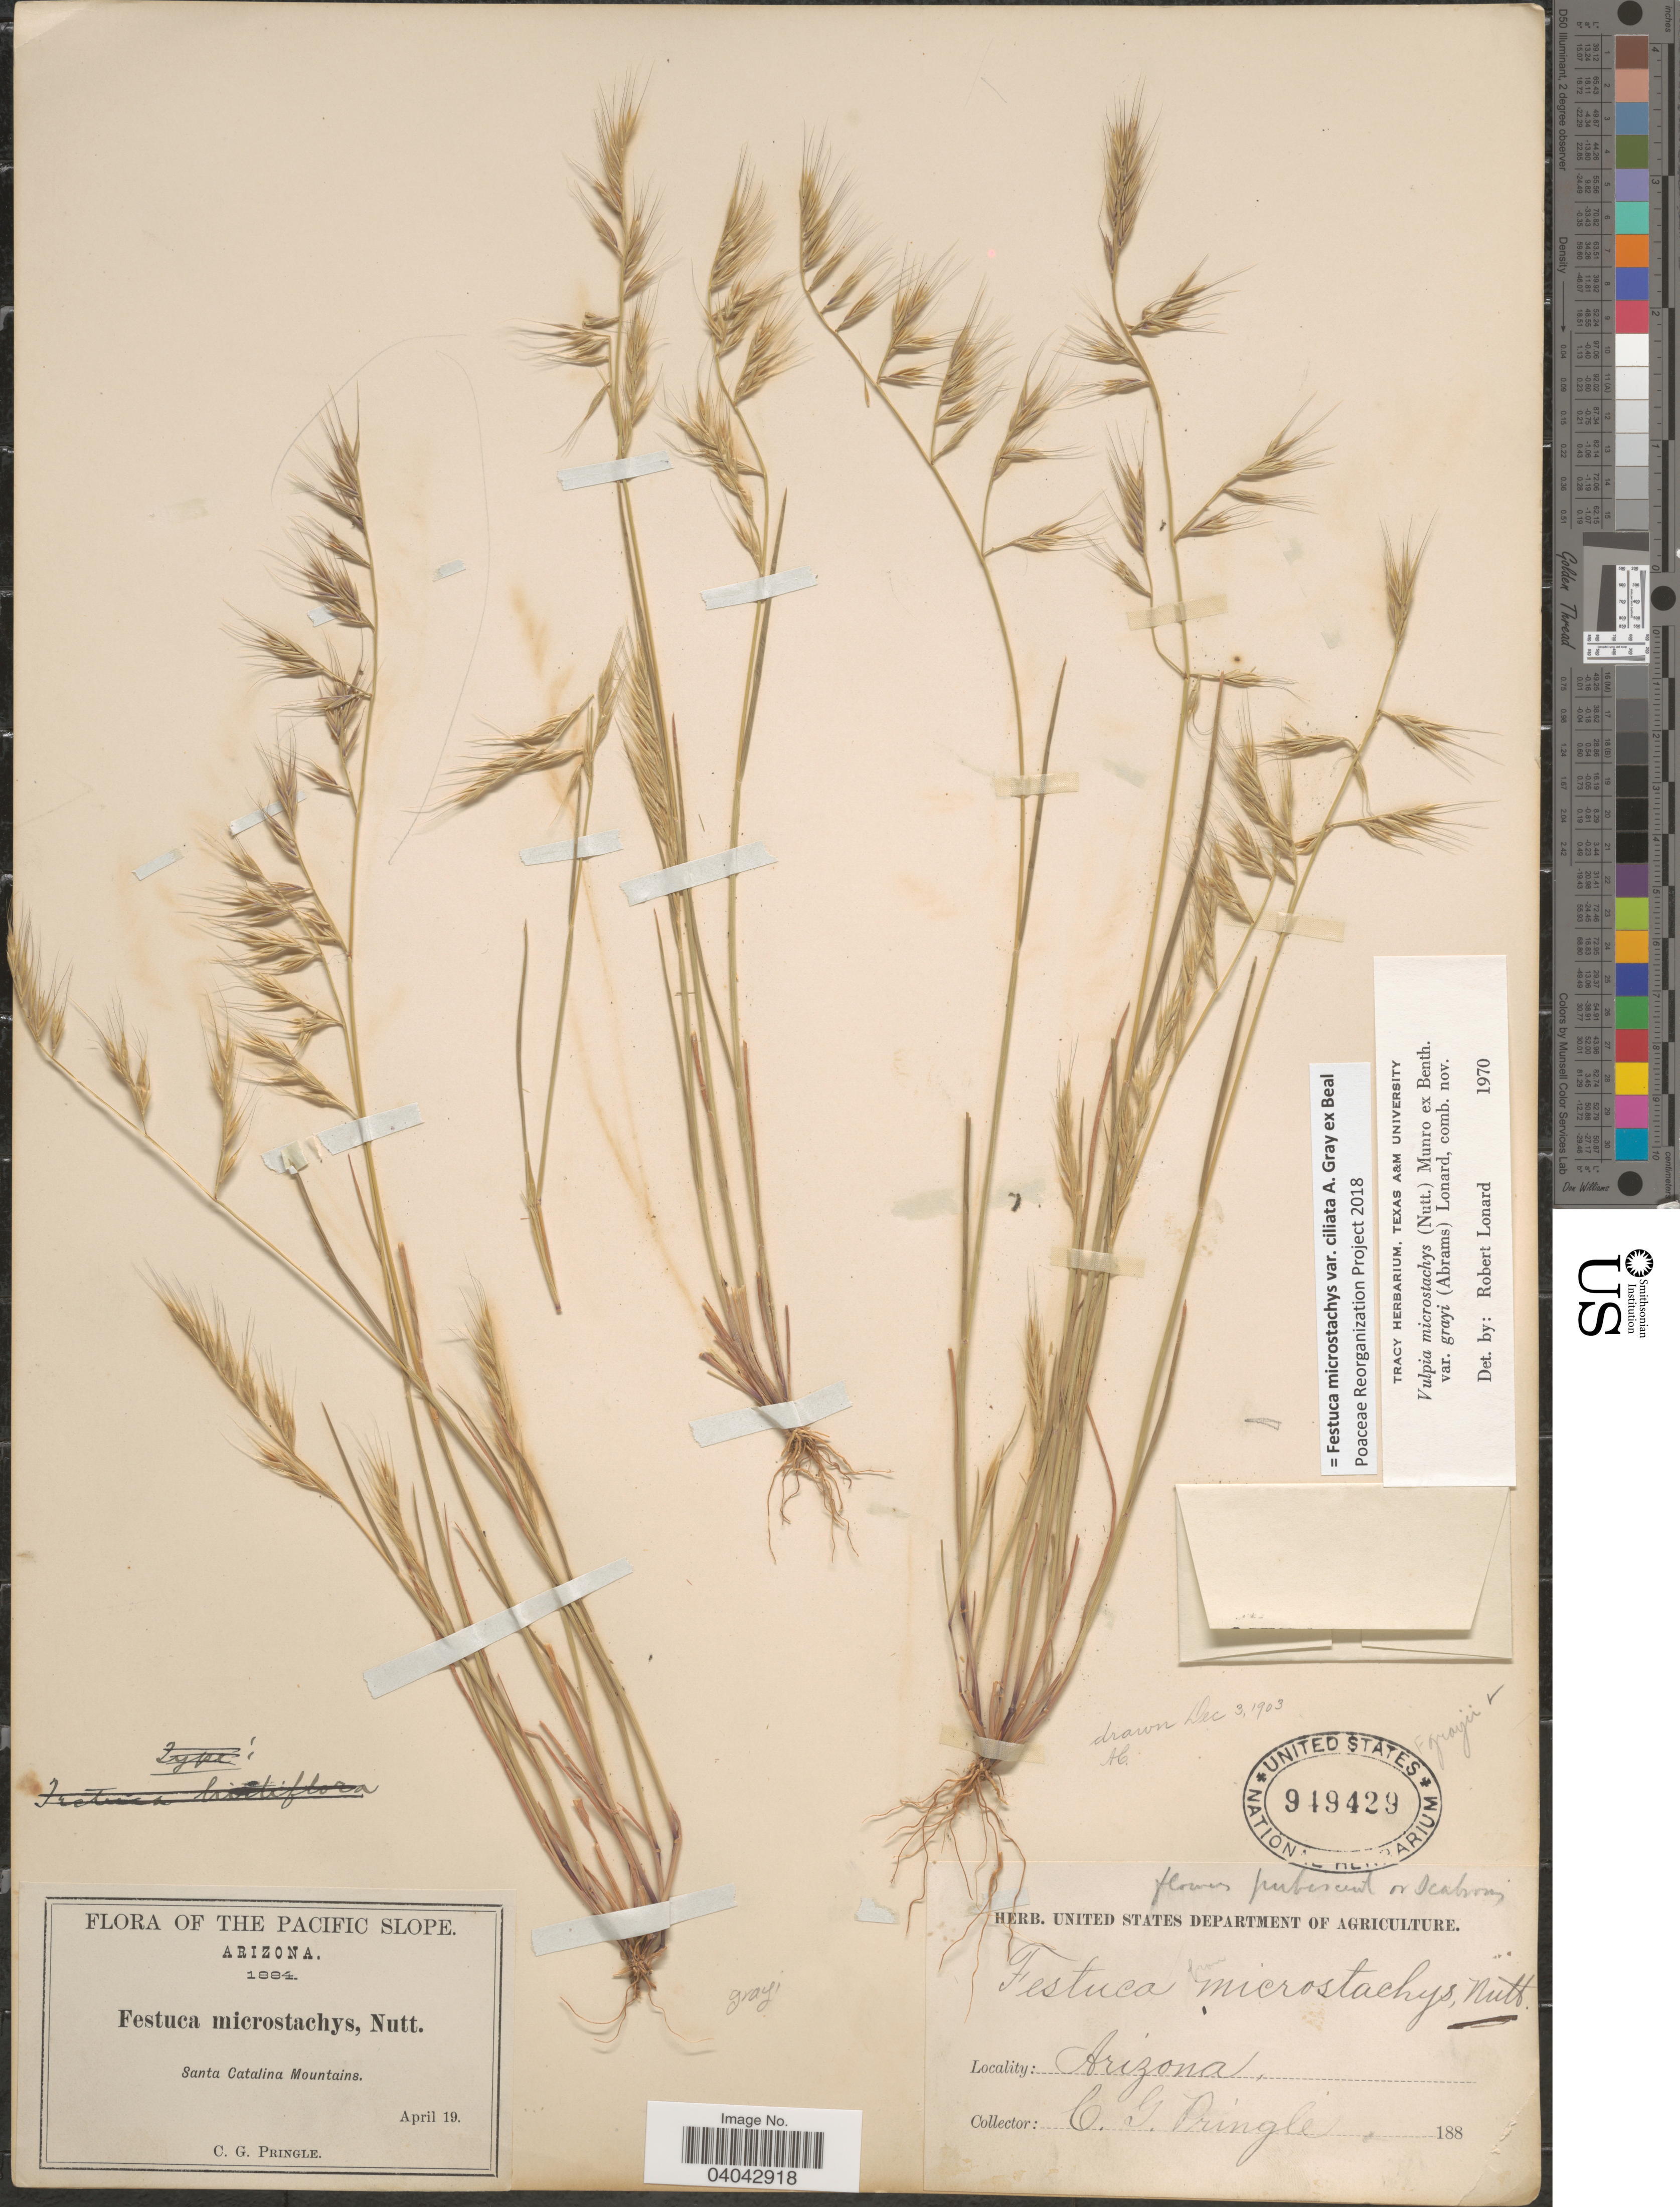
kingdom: Plantae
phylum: Tracheophyta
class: Liliopsida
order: Poales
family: Poaceae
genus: Festuca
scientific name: Festuca microstachys var. ciliata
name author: A. Gray ex W.J. Beal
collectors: C. G. Pringle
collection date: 1884-04-19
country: United States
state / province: Arizona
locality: The Pacific Slope. Santa Catalina Mountains.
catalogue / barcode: US 949429